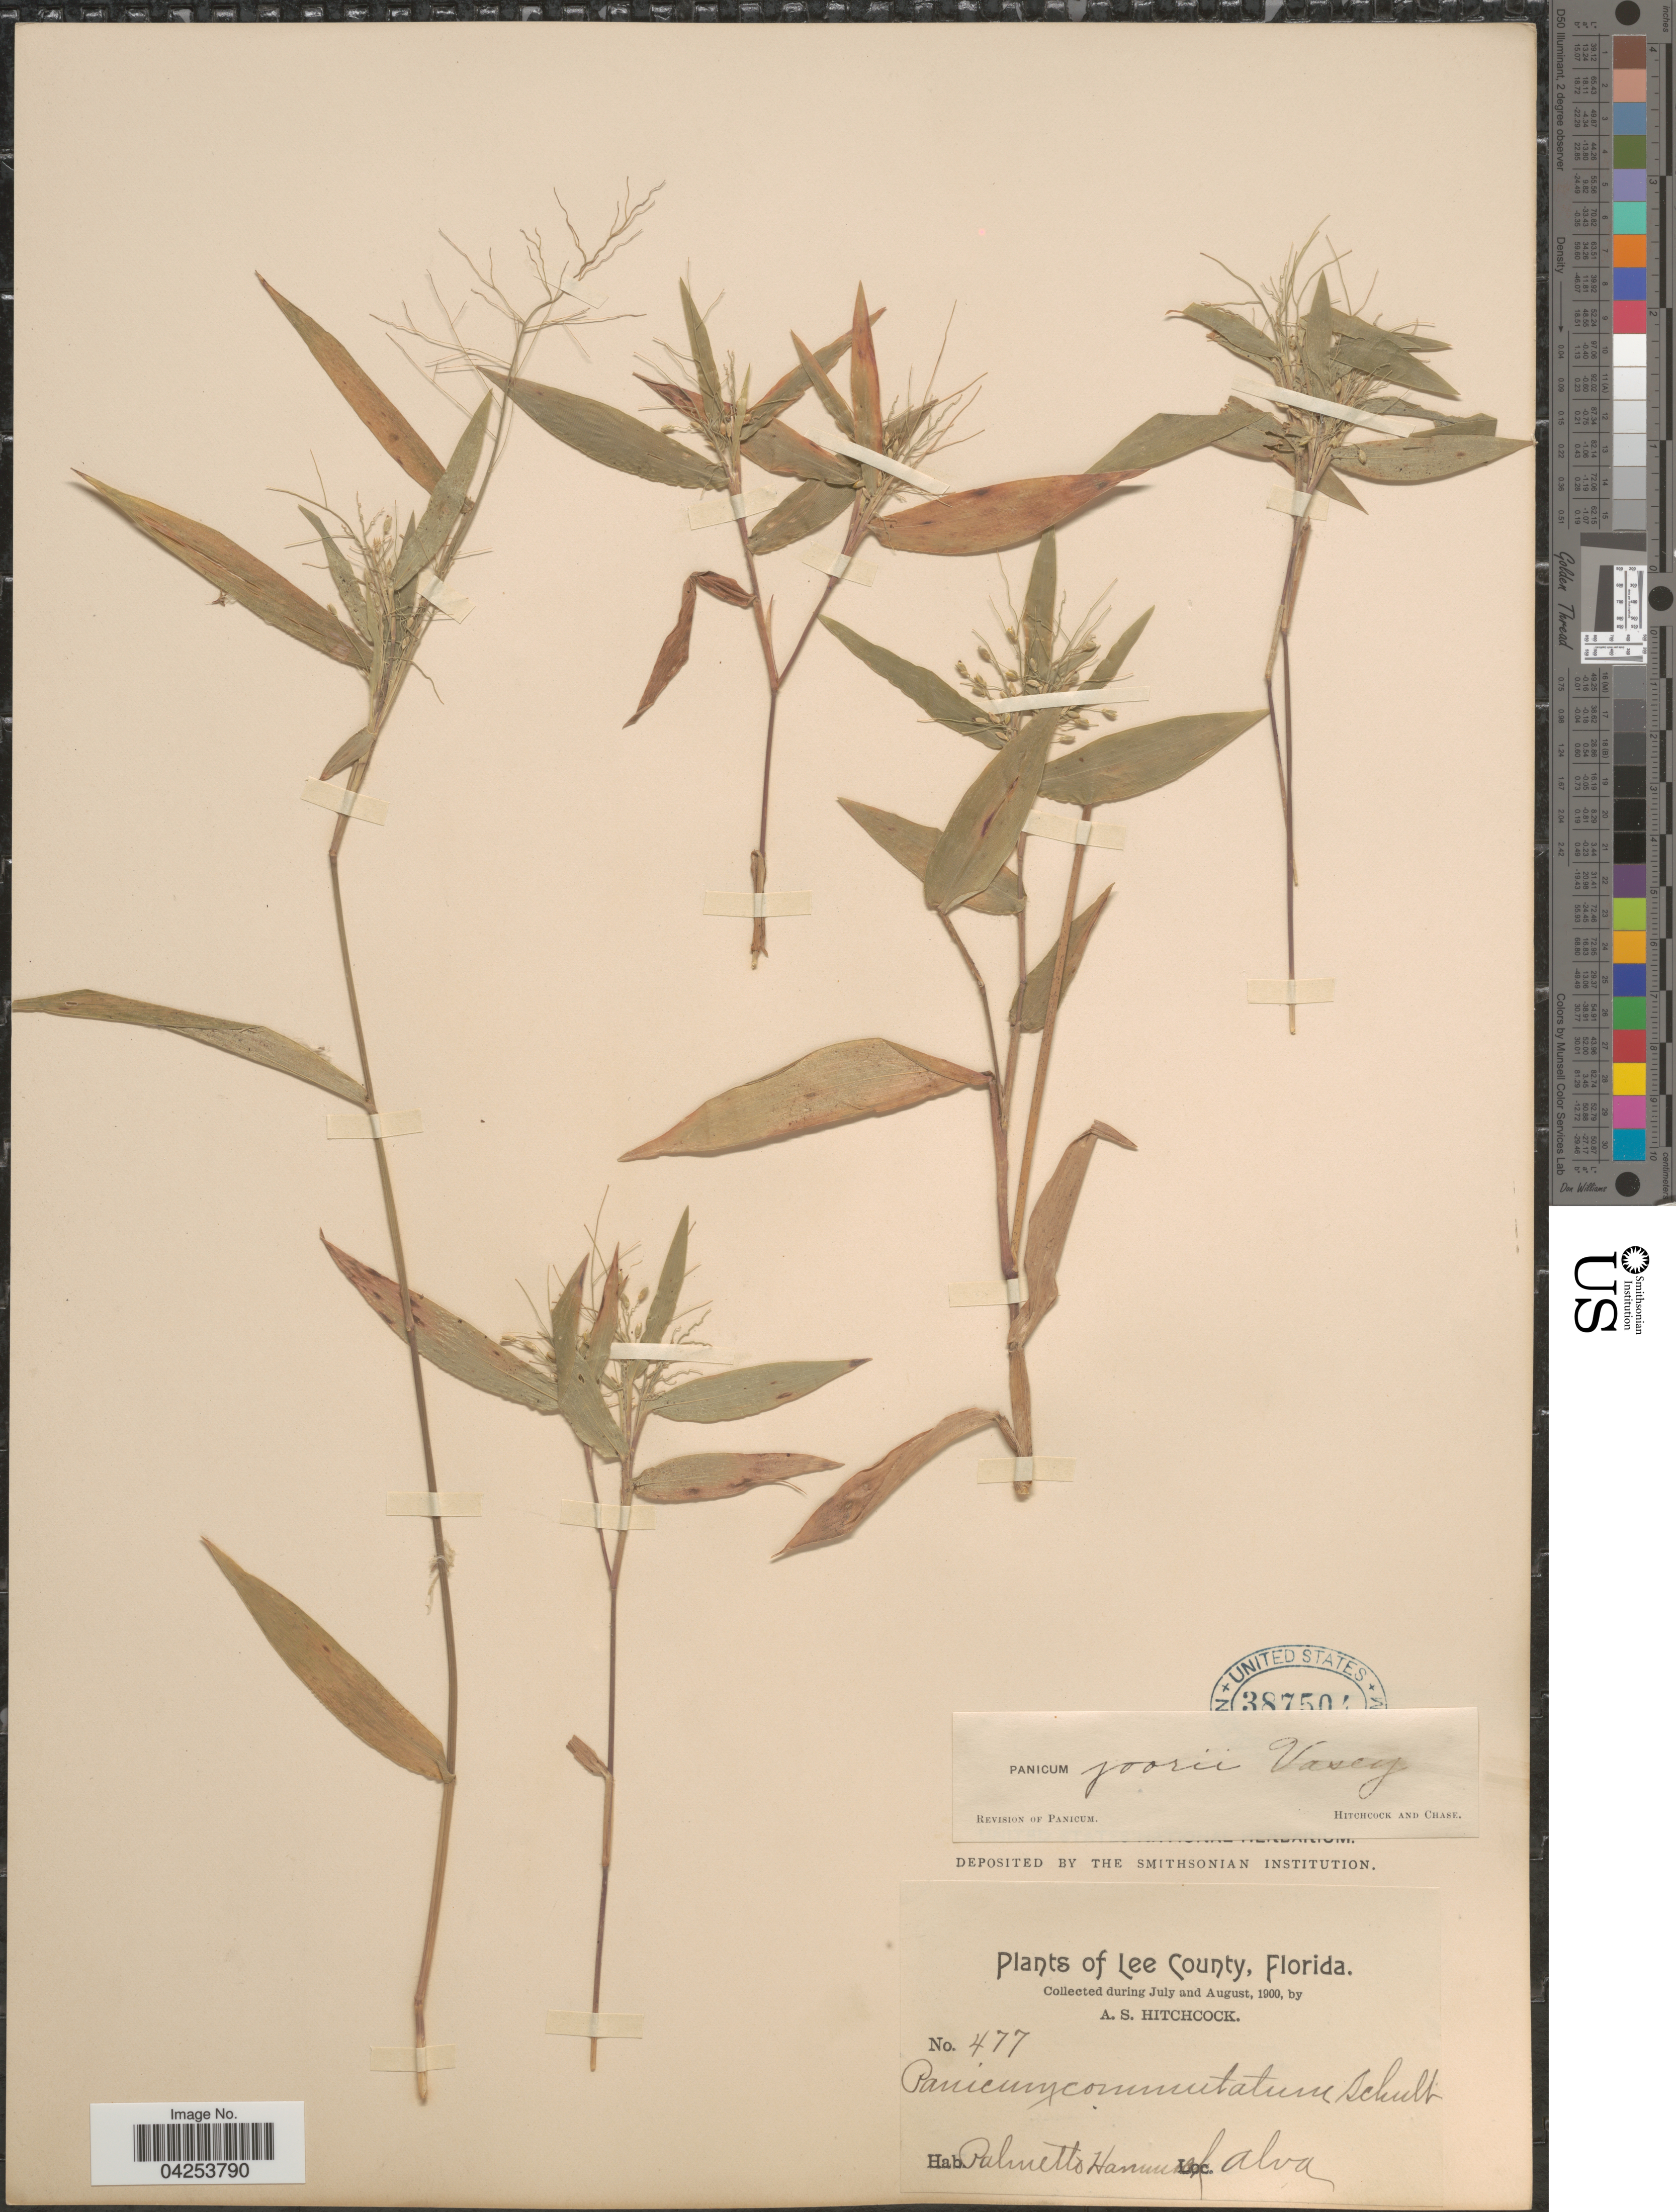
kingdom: Plantae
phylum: Tracheophyta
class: Liliopsida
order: Poales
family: Poaceae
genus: Dichanthelium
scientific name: Dichanthelium commutatum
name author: (Schult.) Gould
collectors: A. S. Hitchcock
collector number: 477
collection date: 1900-07/1900-08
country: United States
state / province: Florida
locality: Lee County. Palmetto Hammock. Alva.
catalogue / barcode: US 387504